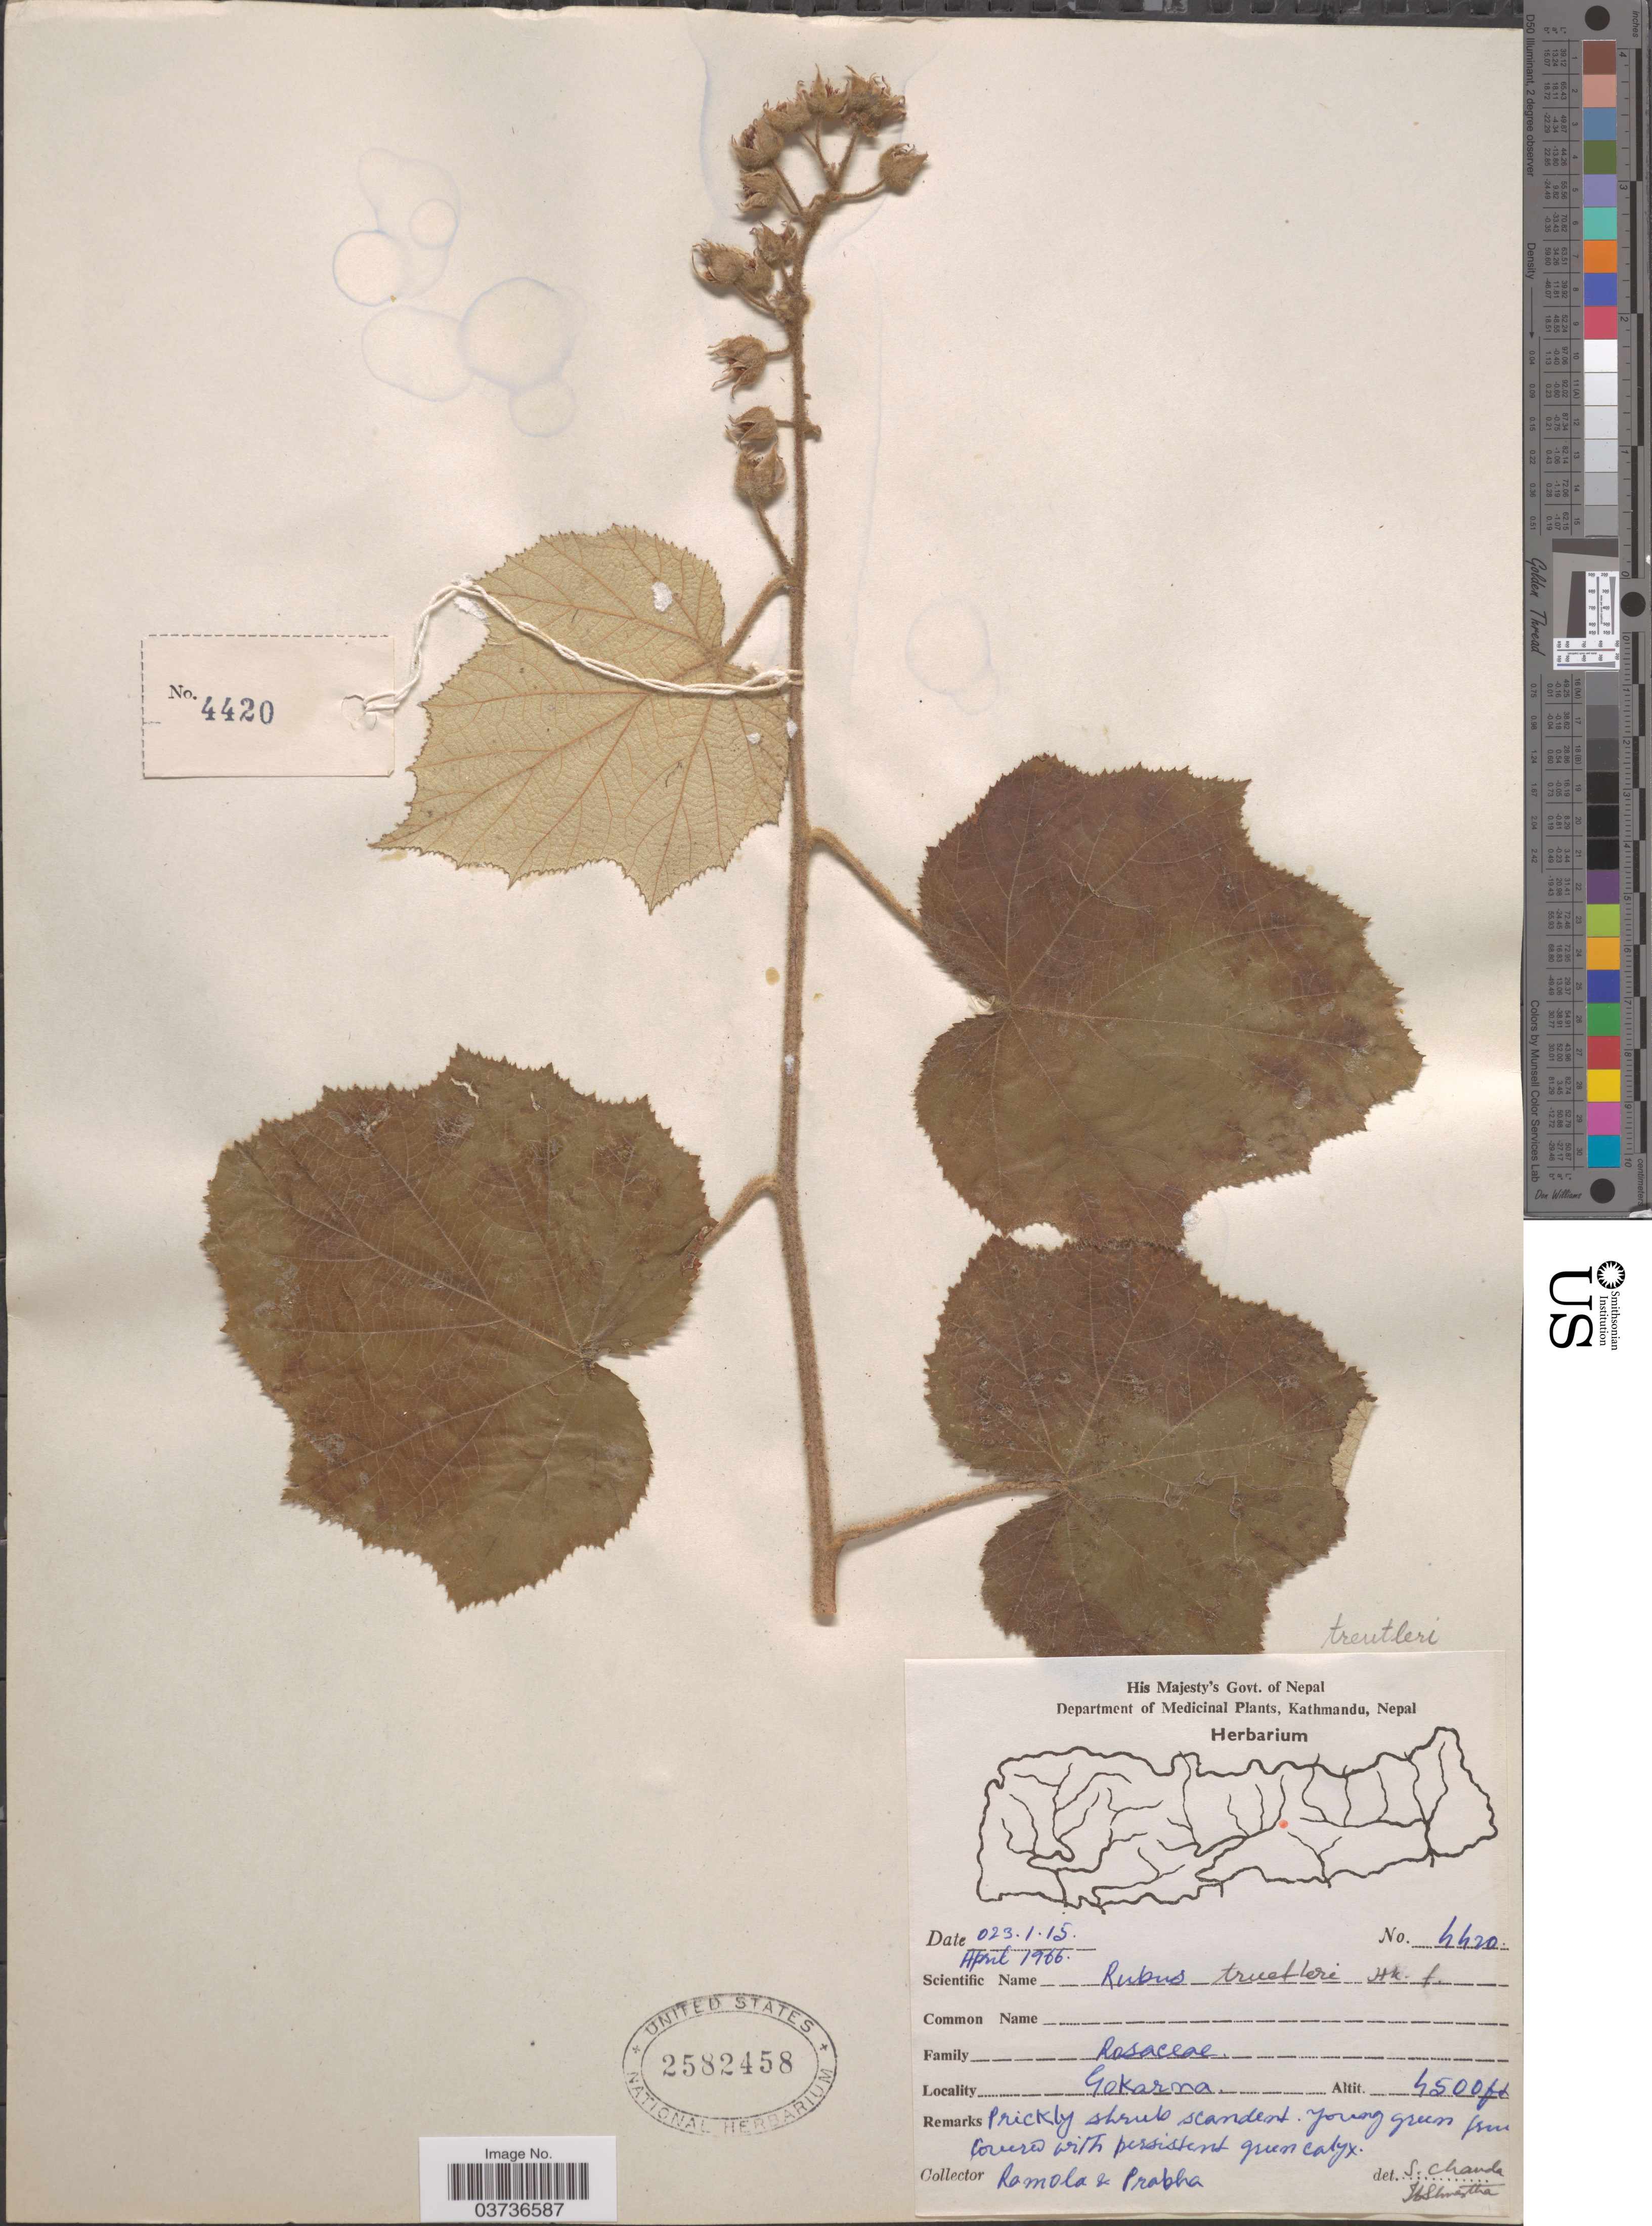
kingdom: Plantae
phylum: Tracheophyta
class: Magnoliopsida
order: Rosales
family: Rosaceae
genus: Rubus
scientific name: Rubus treutleri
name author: Hook. f.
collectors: R. Thapa & P. Pradhan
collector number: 4420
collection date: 1966-04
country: Nepal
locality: Gokarna.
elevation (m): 1372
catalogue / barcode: US 2582458